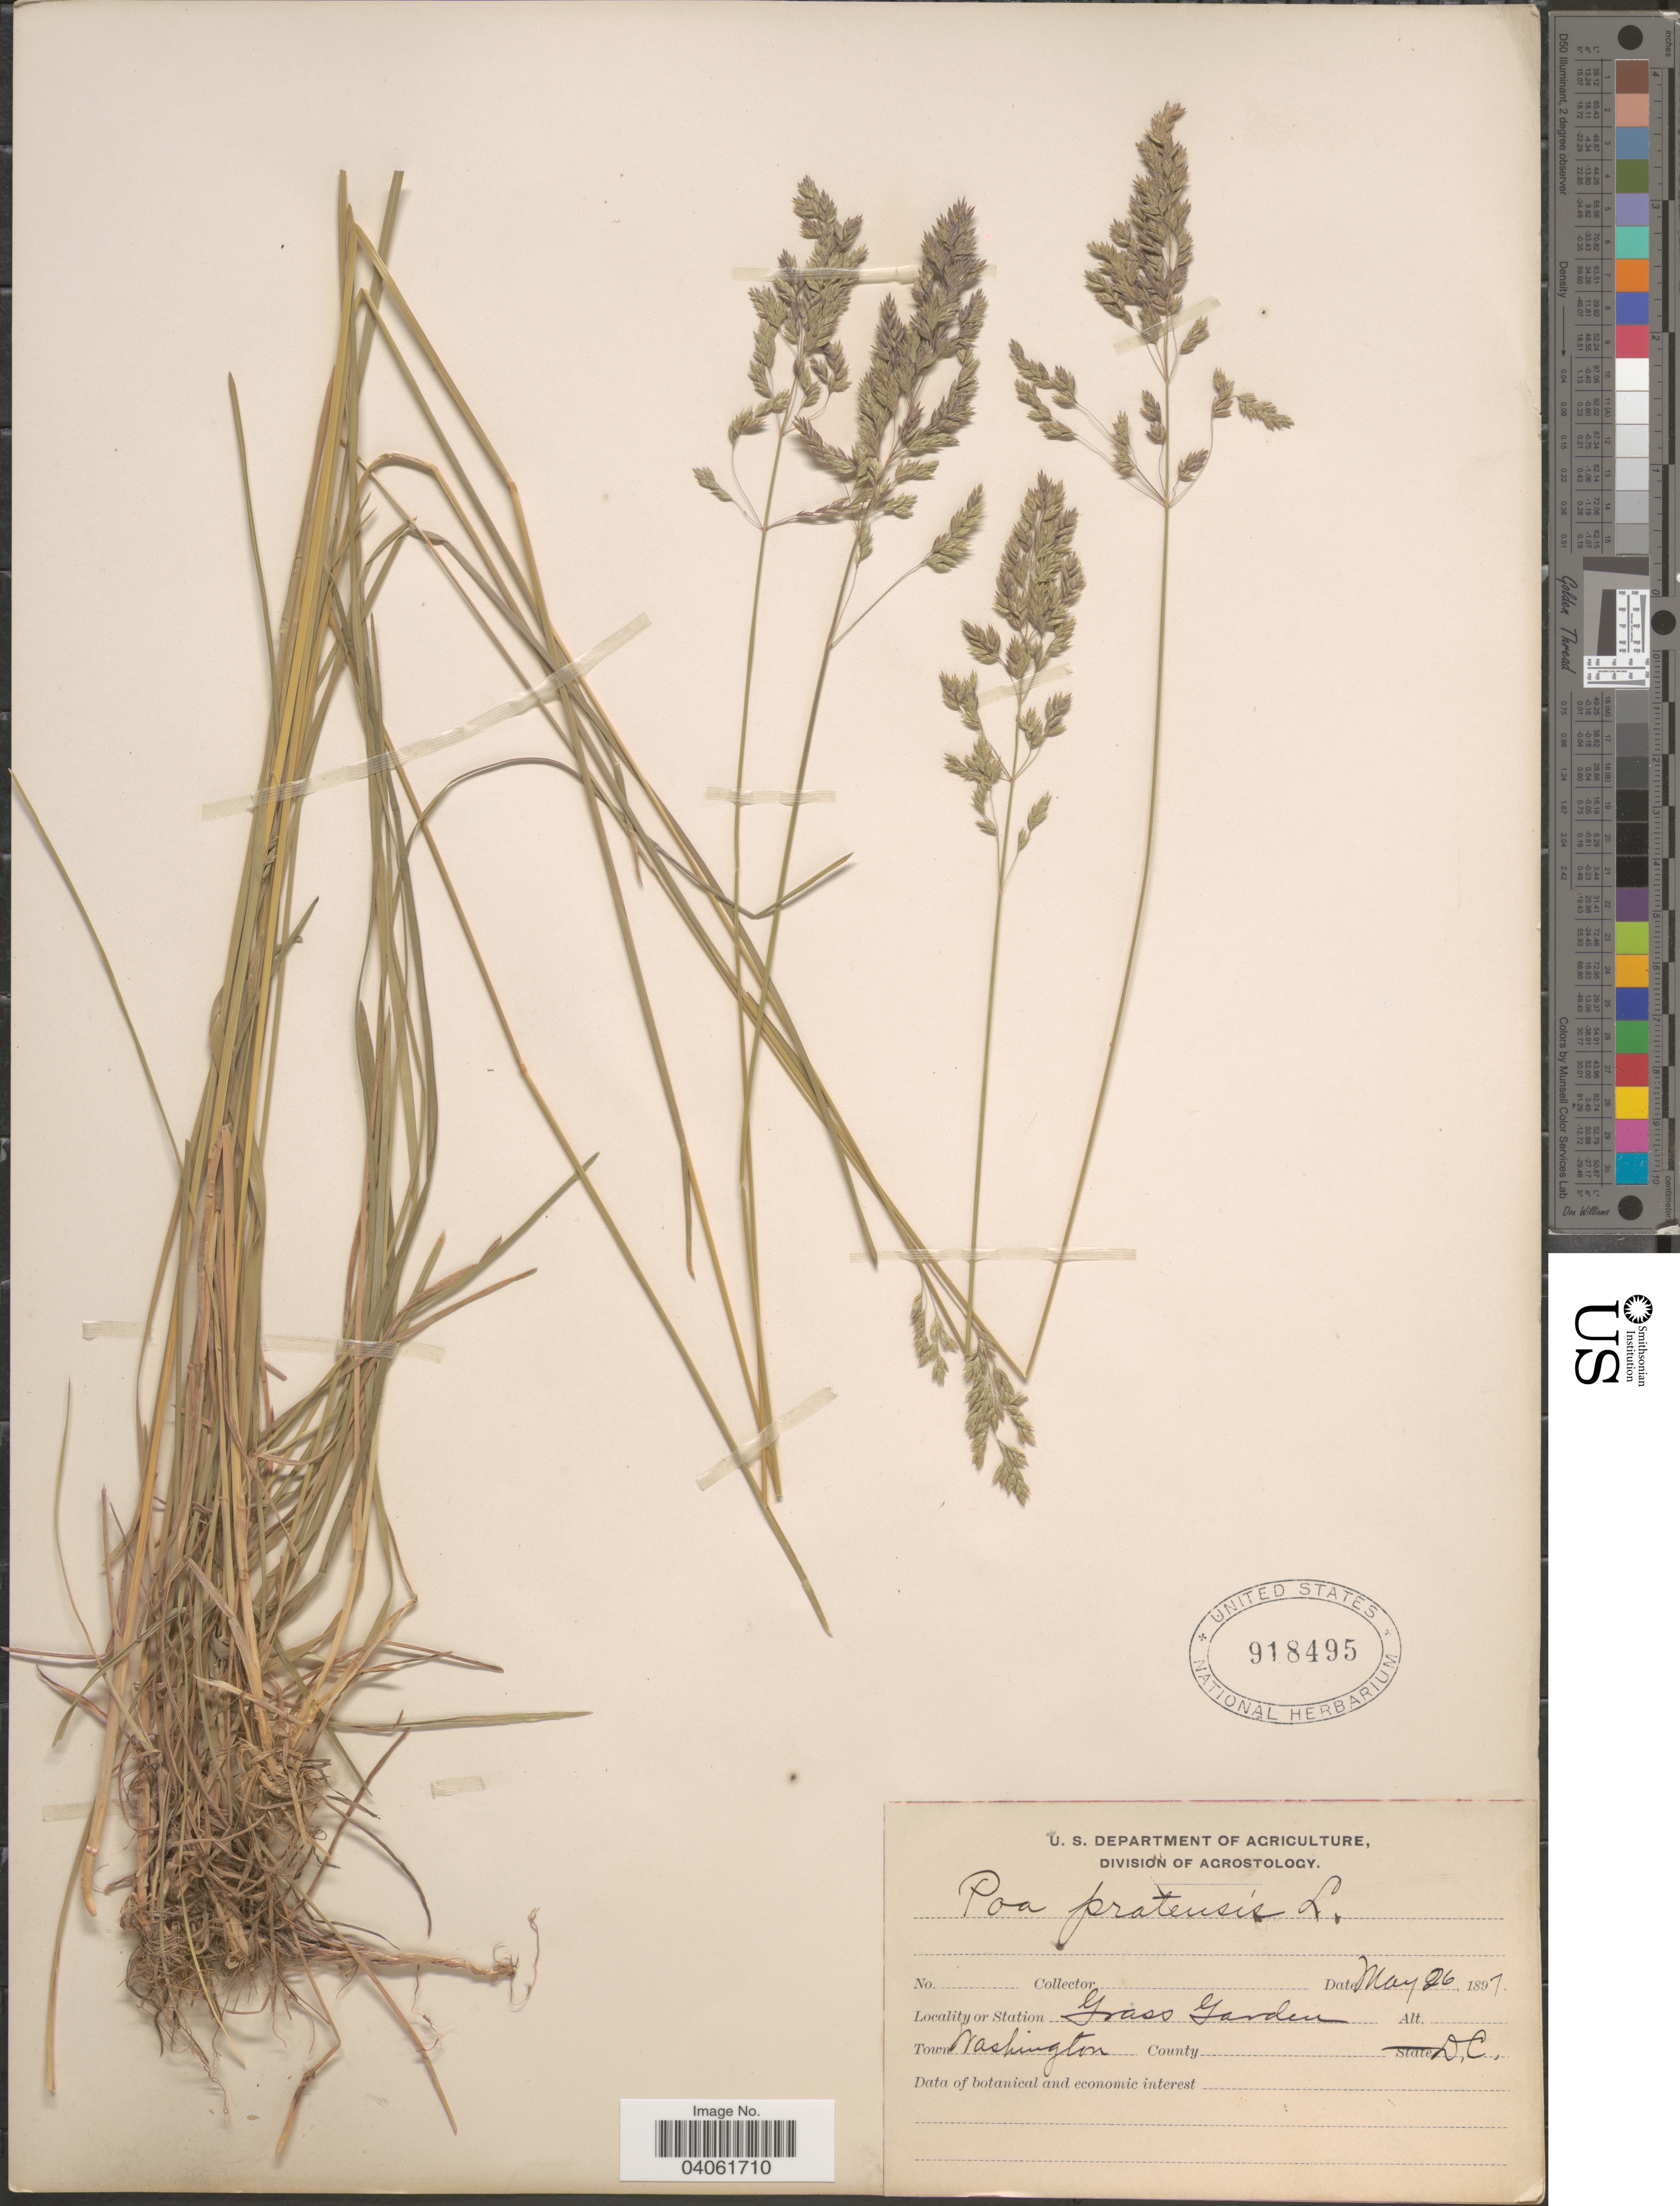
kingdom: Plantae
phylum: Tracheophyta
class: Liliopsida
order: Poales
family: Poaceae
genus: Poa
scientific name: Poa pratensis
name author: L.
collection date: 1897-05-26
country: United States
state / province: District of Columbia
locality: Station Grass Garden. Town Washington D.C.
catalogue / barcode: US 918495